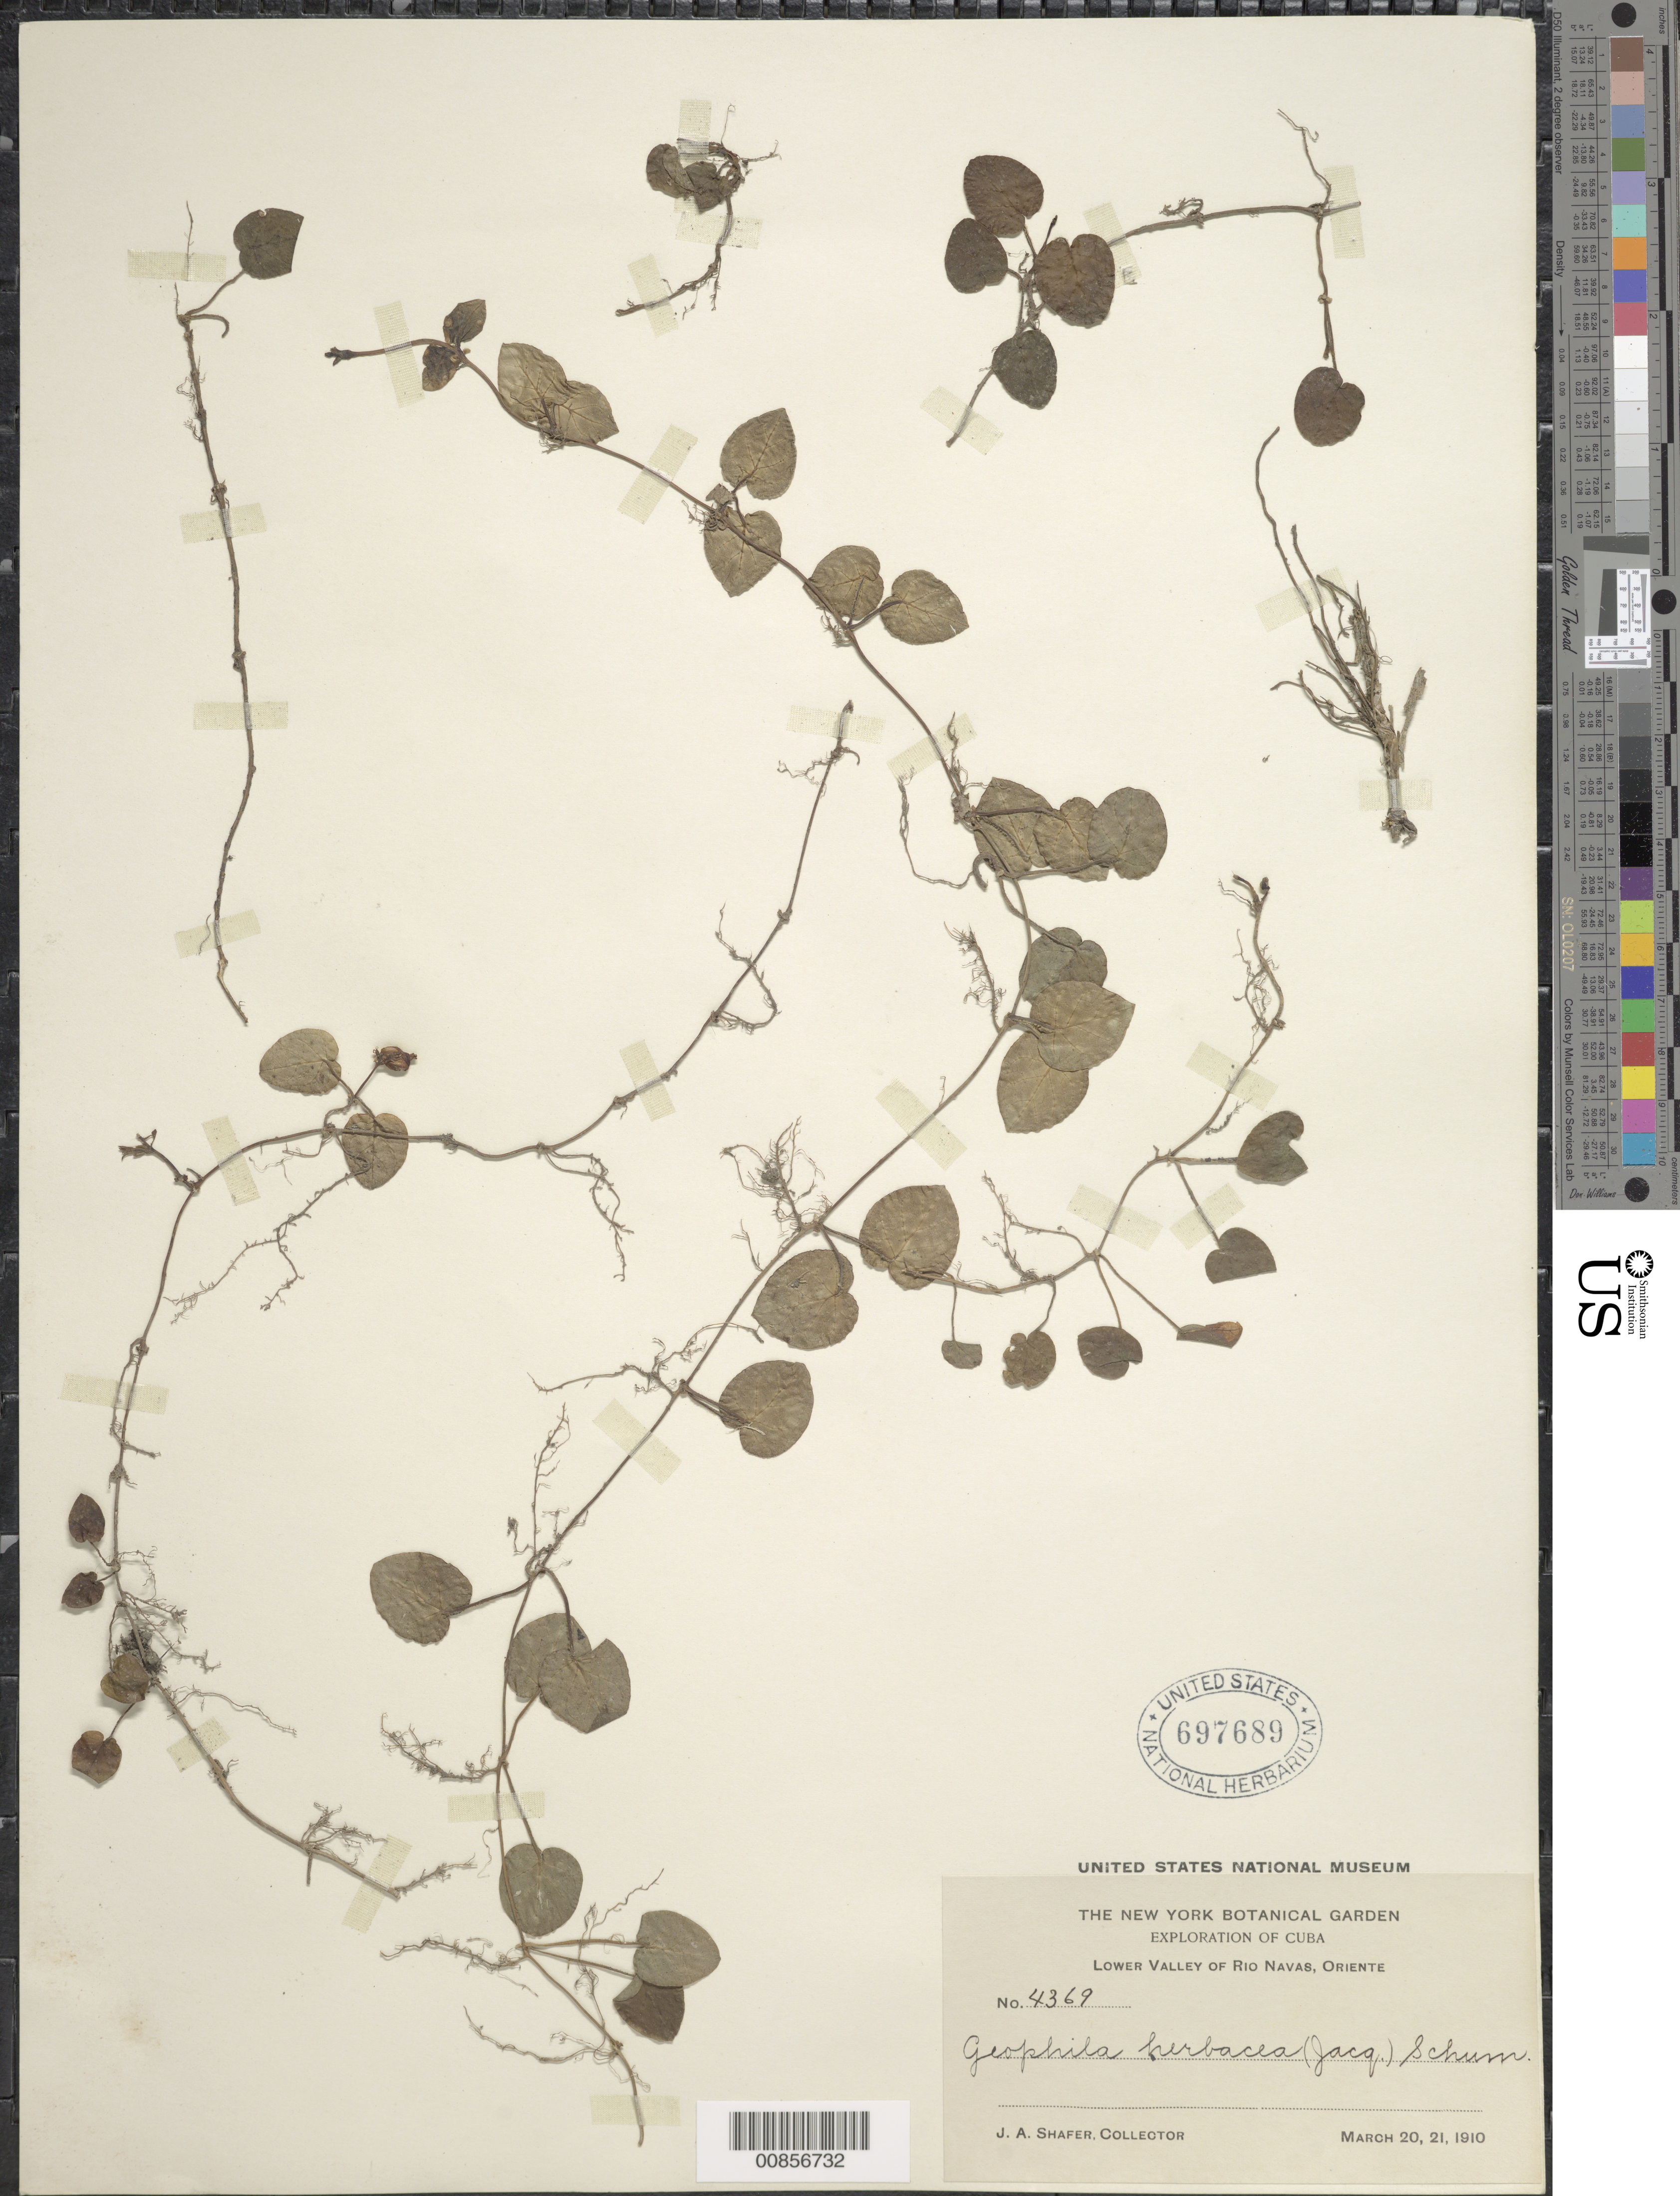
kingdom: Plantae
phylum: Tracheophyta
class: Magnoliopsida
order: Gentianales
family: Rubiaceae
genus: Geophila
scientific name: Geophila repens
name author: (L.) I.M. Johnst.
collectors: J. A. Shafer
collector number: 4369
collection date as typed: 20 Mar 1910 to 21 Mar 1910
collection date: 1910-03-20/1910-03-21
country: Cuba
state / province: Oriente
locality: Lower valley of Rio Navas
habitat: River valley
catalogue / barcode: US 697689